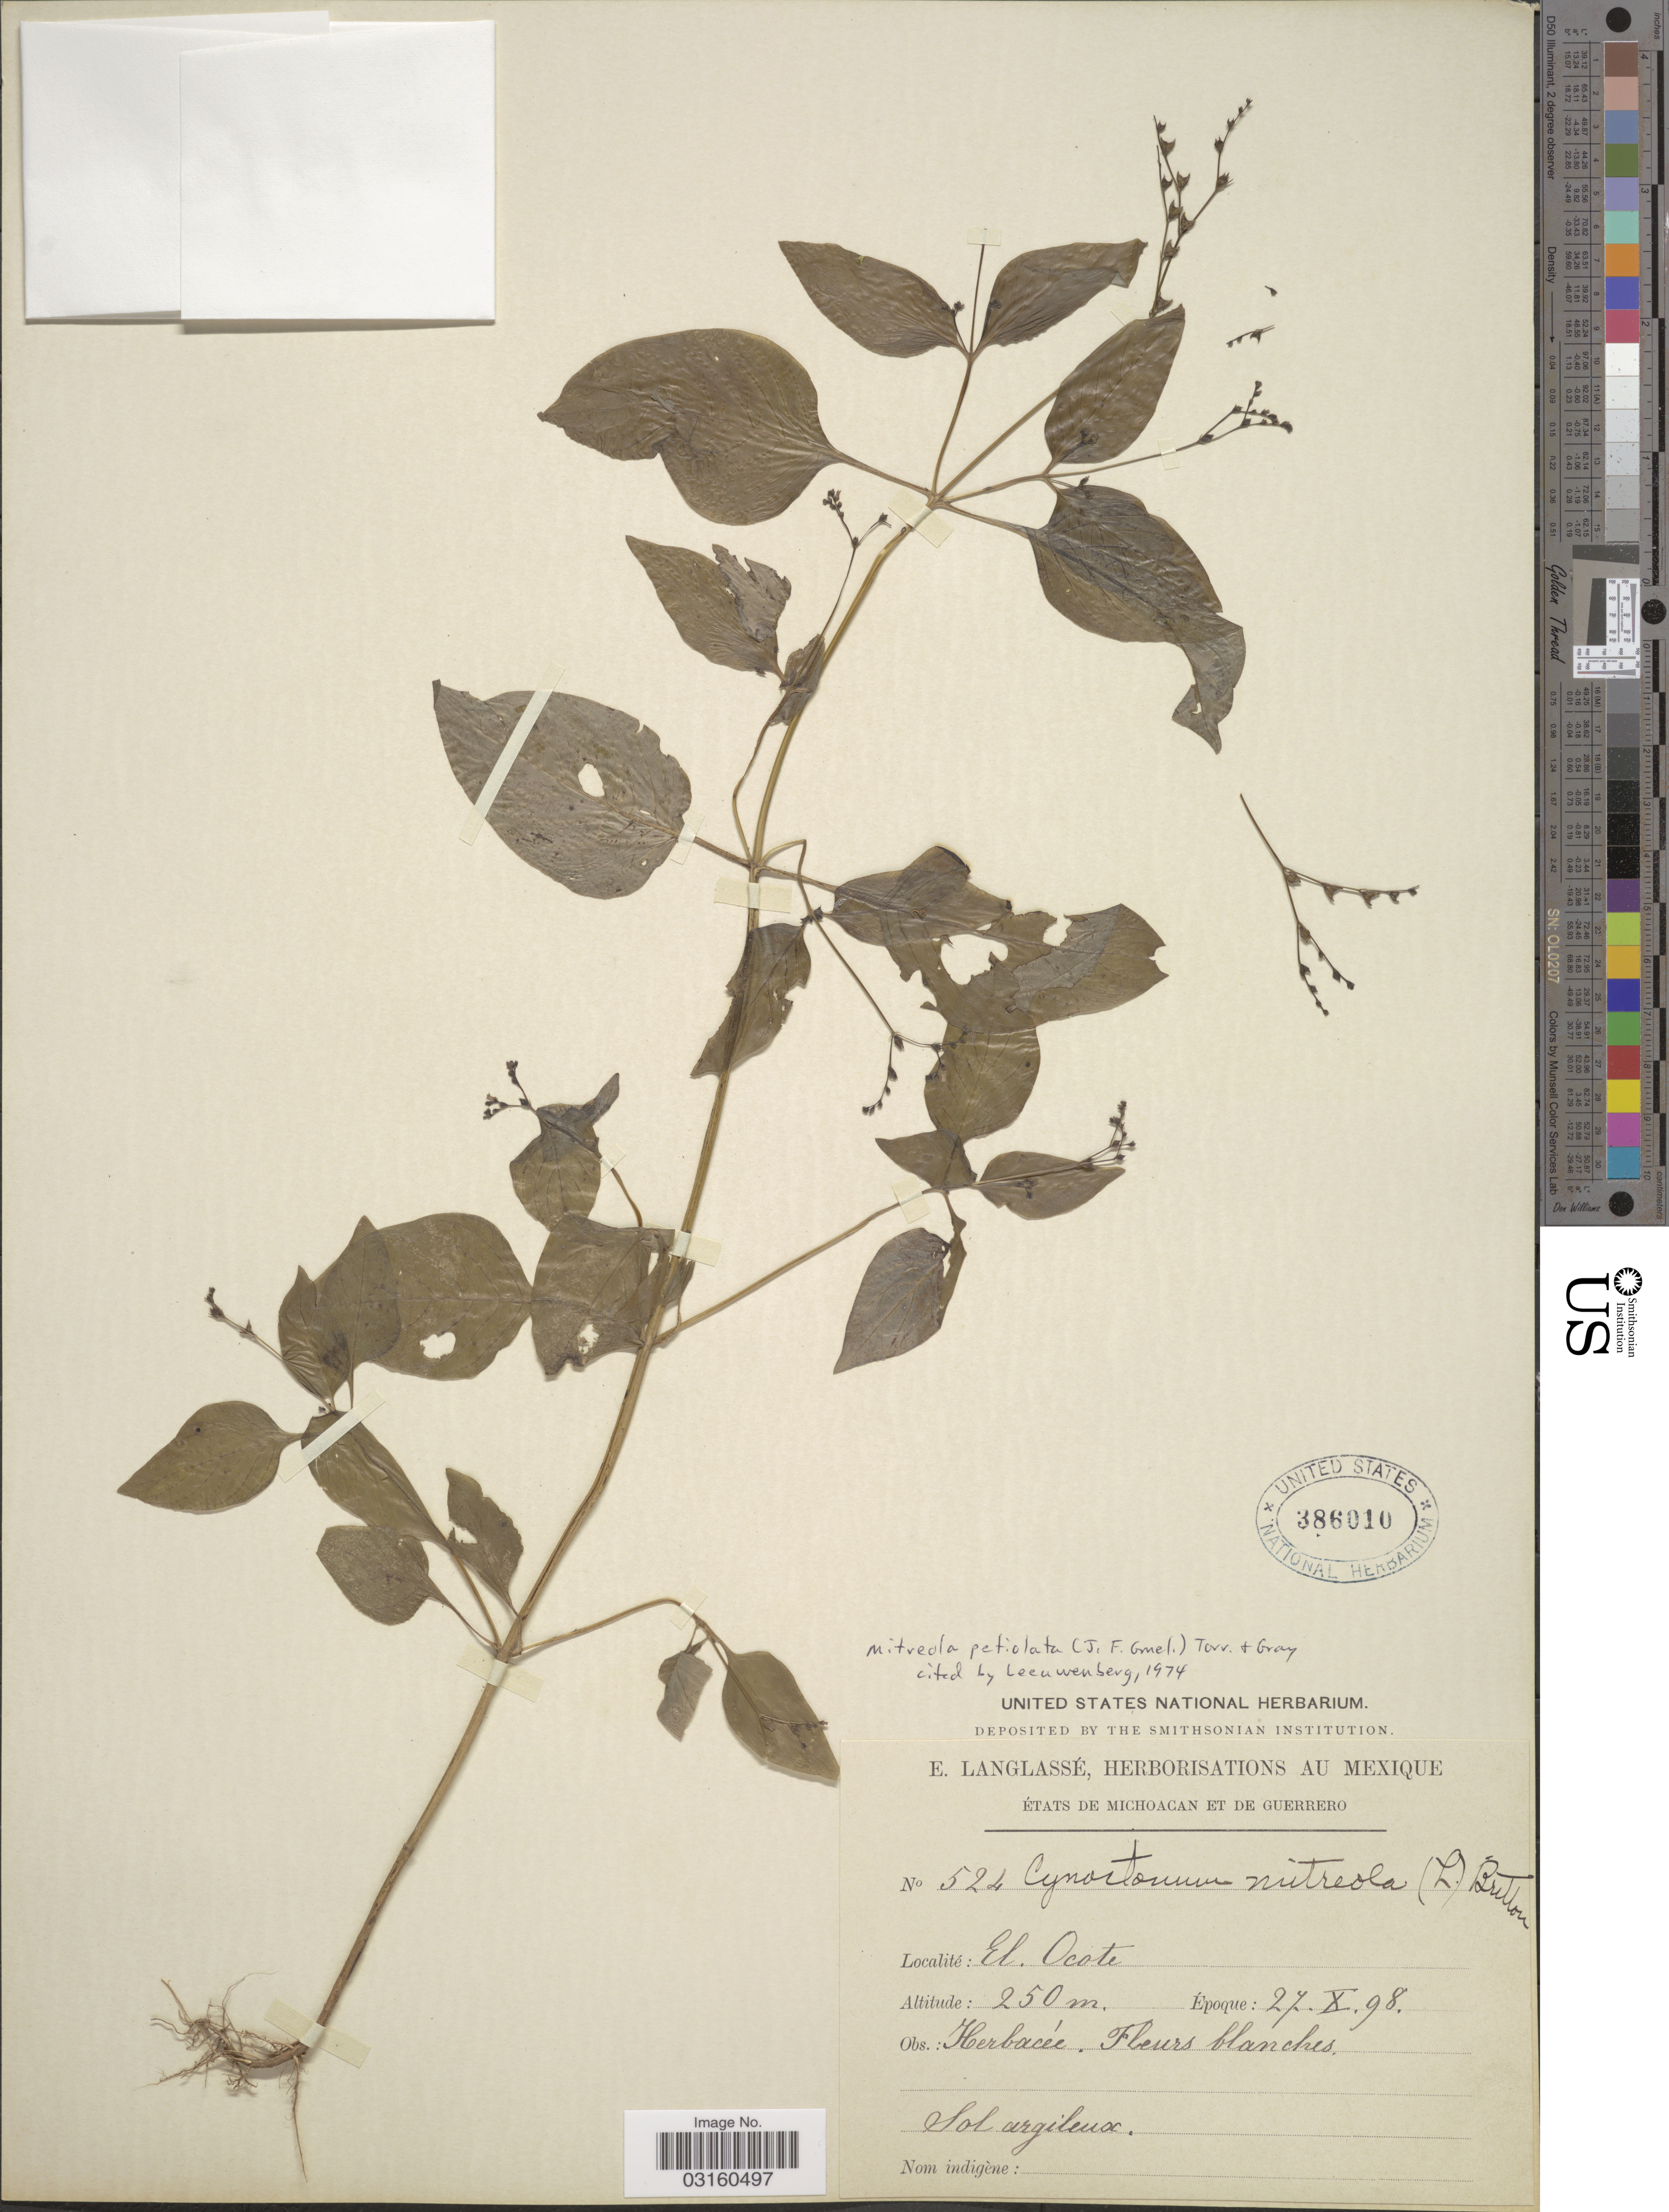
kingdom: Plantae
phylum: Tracheophyta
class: Magnoliopsida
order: Gentianales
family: Loganiaceae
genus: Mitreola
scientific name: Mitreola petiolata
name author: (J.F. Gmel.) Torr. & A. Gray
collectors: E. Langlassé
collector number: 524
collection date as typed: Transcribed d/m/y: 27/10/98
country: Mexico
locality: El Ocote.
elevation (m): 250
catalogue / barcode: US 386010